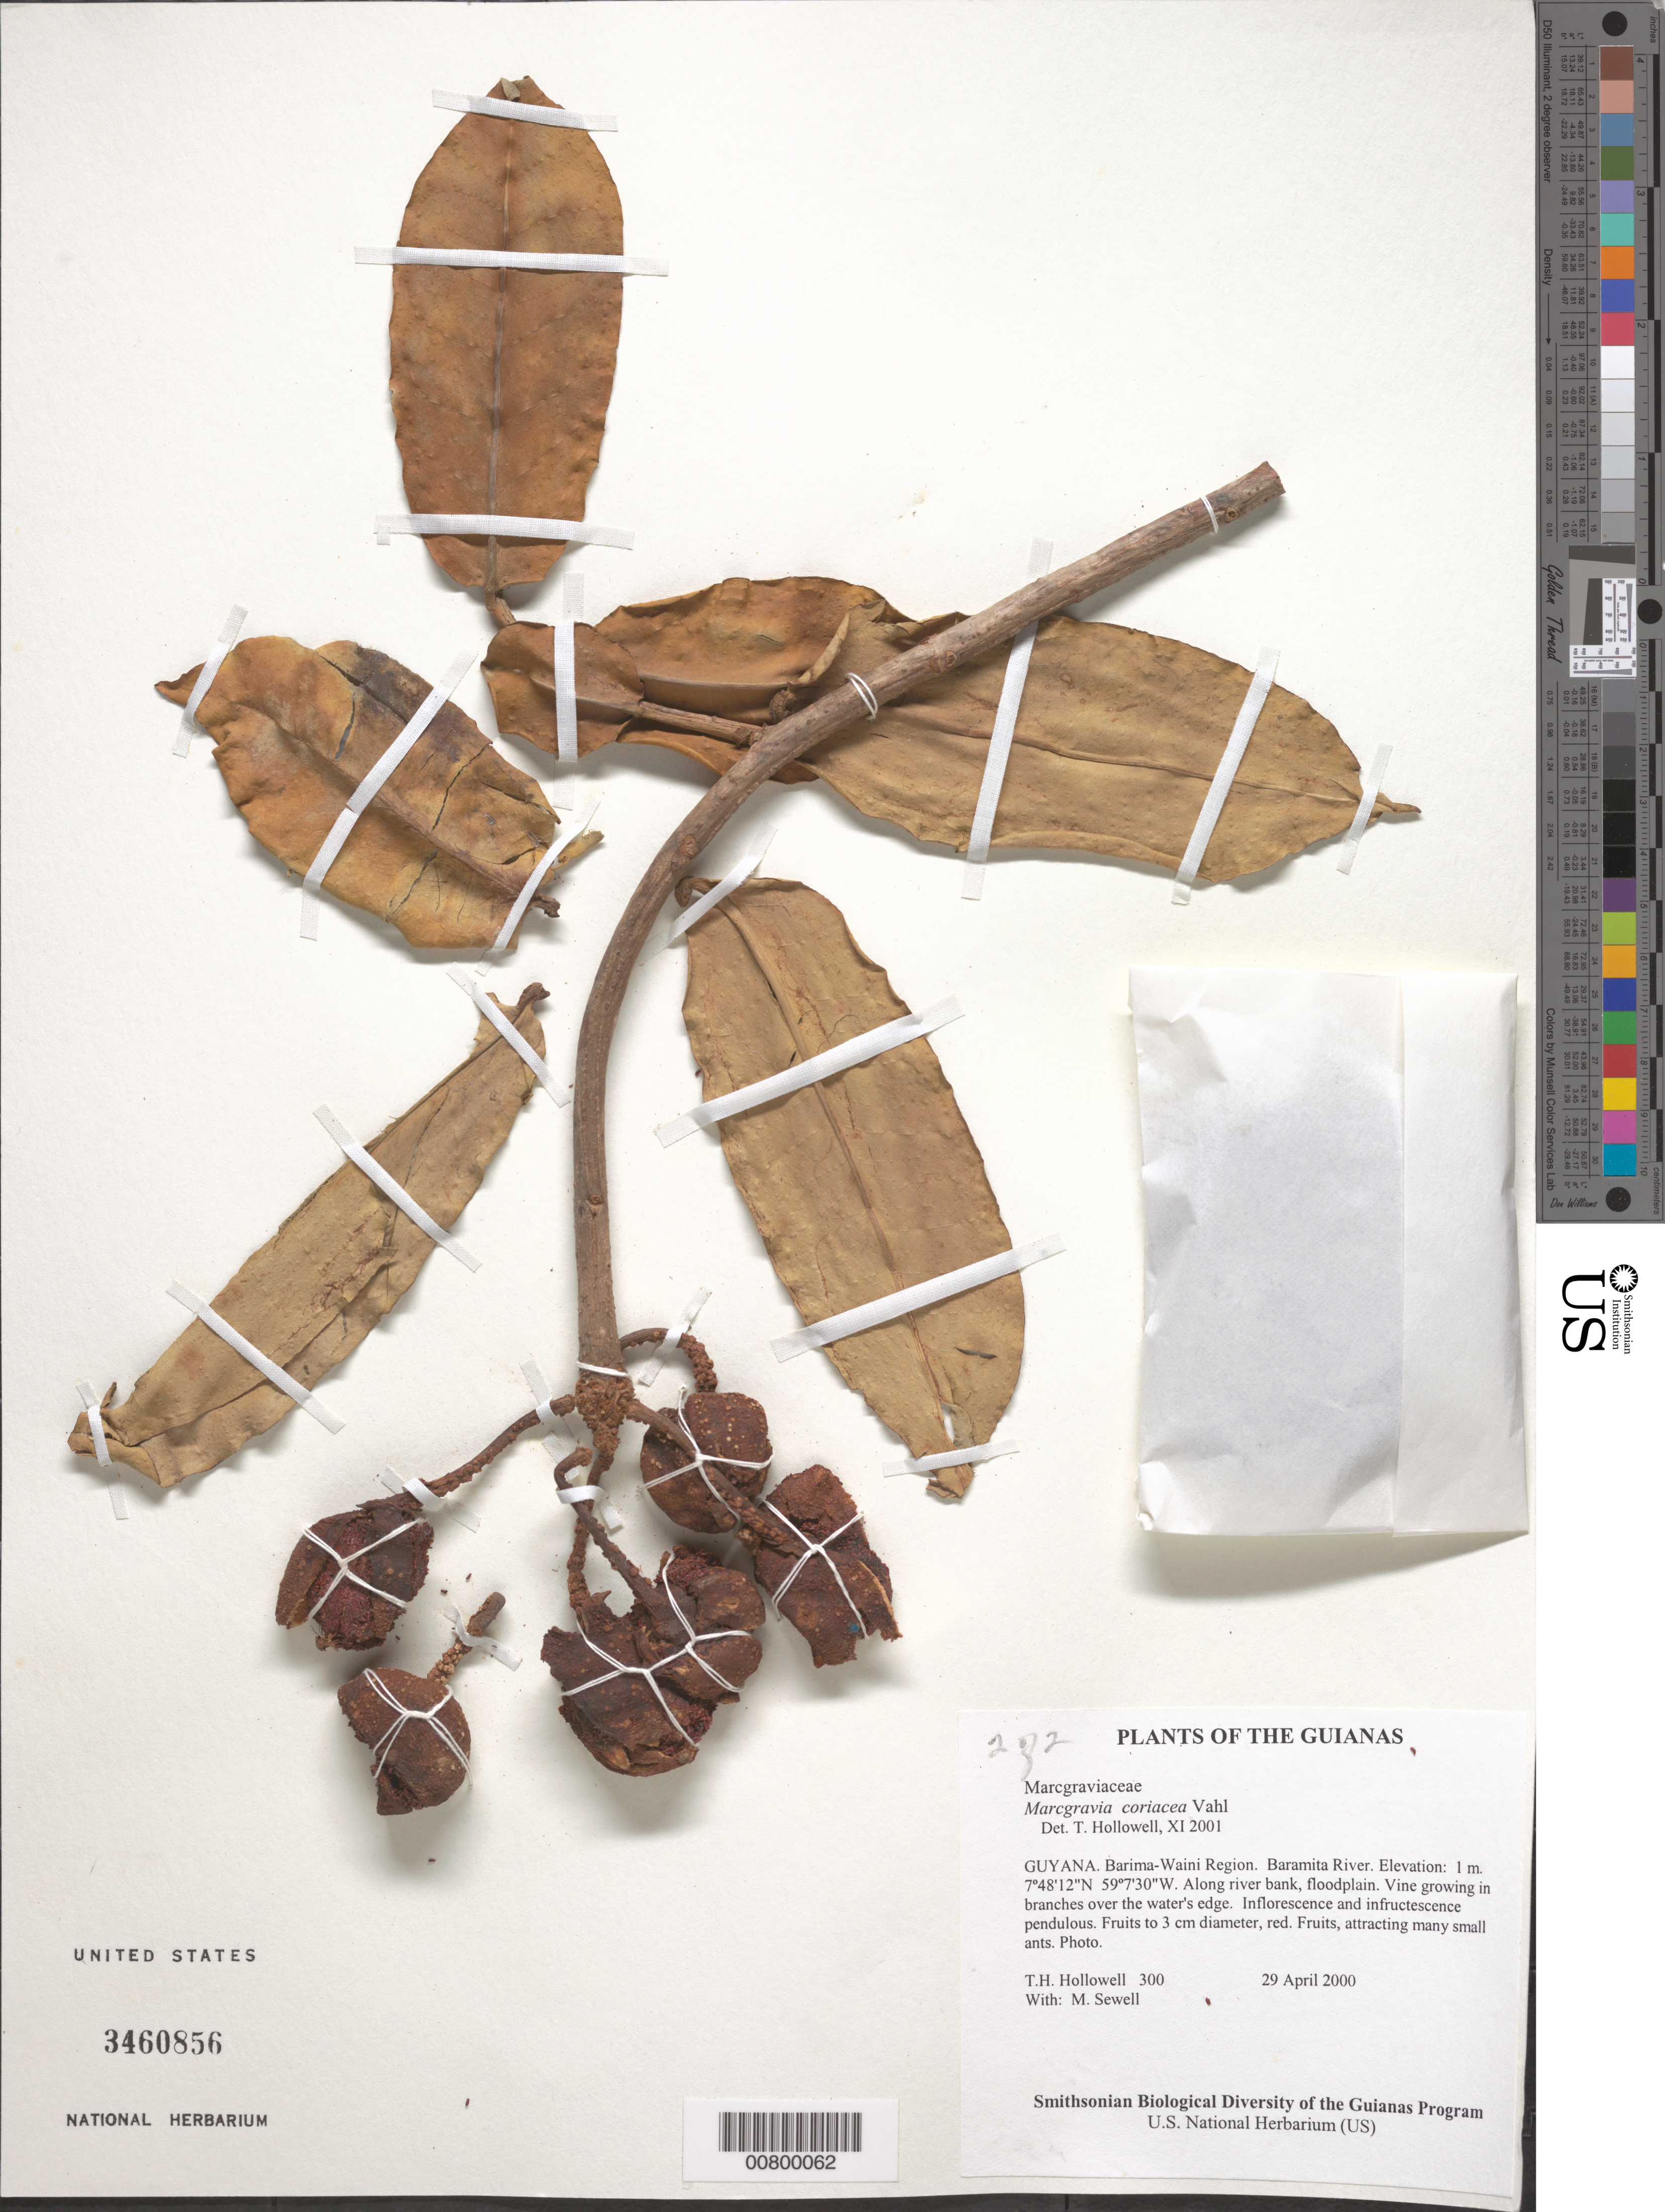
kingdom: Plantae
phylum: Tracheophyta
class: Magnoliopsida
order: Ericales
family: Marcgraviaceae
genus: Marcgravia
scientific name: Marcgravia coriacea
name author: Vahl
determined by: Hollowell, T. H., (BOT), Smithsonian Institution - National Museum of Natural History (UNITED STATES)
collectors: T. Hollowell & M. Sewell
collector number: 300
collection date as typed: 29 April 2000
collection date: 2000-04-29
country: Guyana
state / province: Barima-Waini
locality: Baramita River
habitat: Along river bank, floodplain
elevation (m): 1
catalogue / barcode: US 3460856